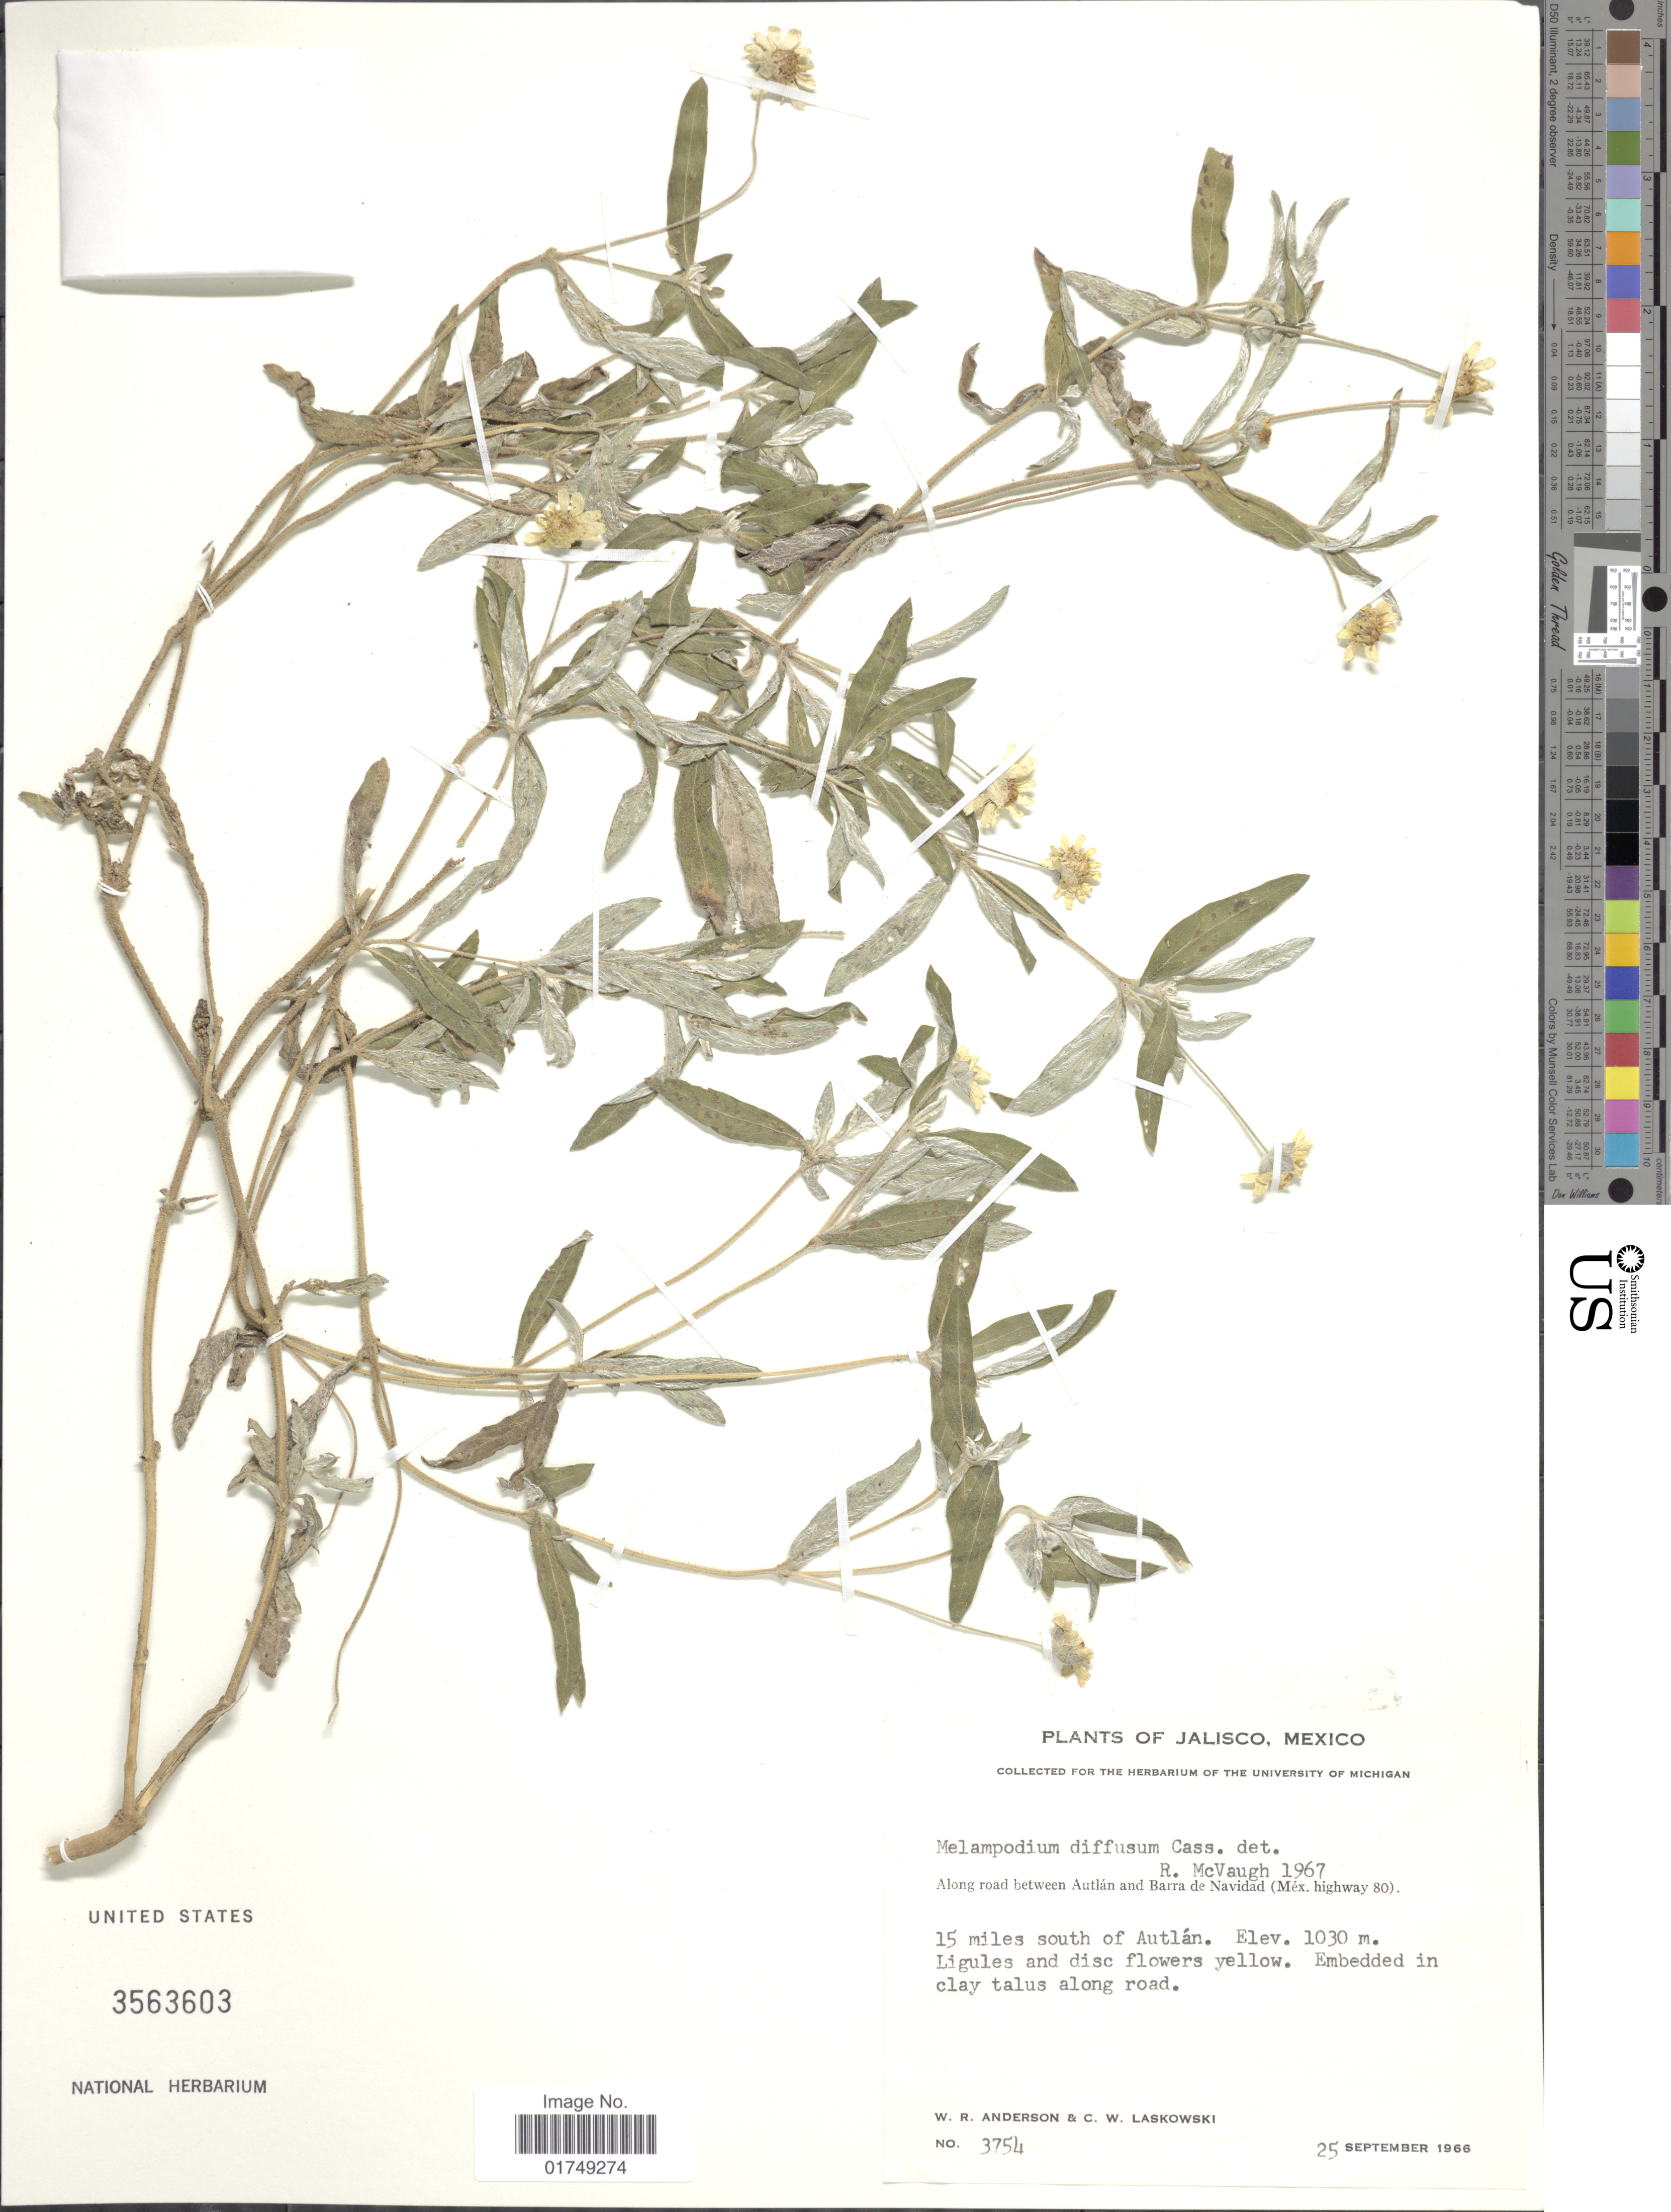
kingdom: Plantae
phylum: Tracheophyta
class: Magnoliopsida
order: Asterales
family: Asteraceae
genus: Melampodium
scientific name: Melampodium diffusum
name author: Cass.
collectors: W. R. Anderson & C. Laskowski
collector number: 3754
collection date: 1966-09-25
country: Mexico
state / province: Jalisco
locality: Along road between Autlan and Barra de Navidad (Mex. highway 80), 15 miles south of Autlan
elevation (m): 1030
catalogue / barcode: US 3563603